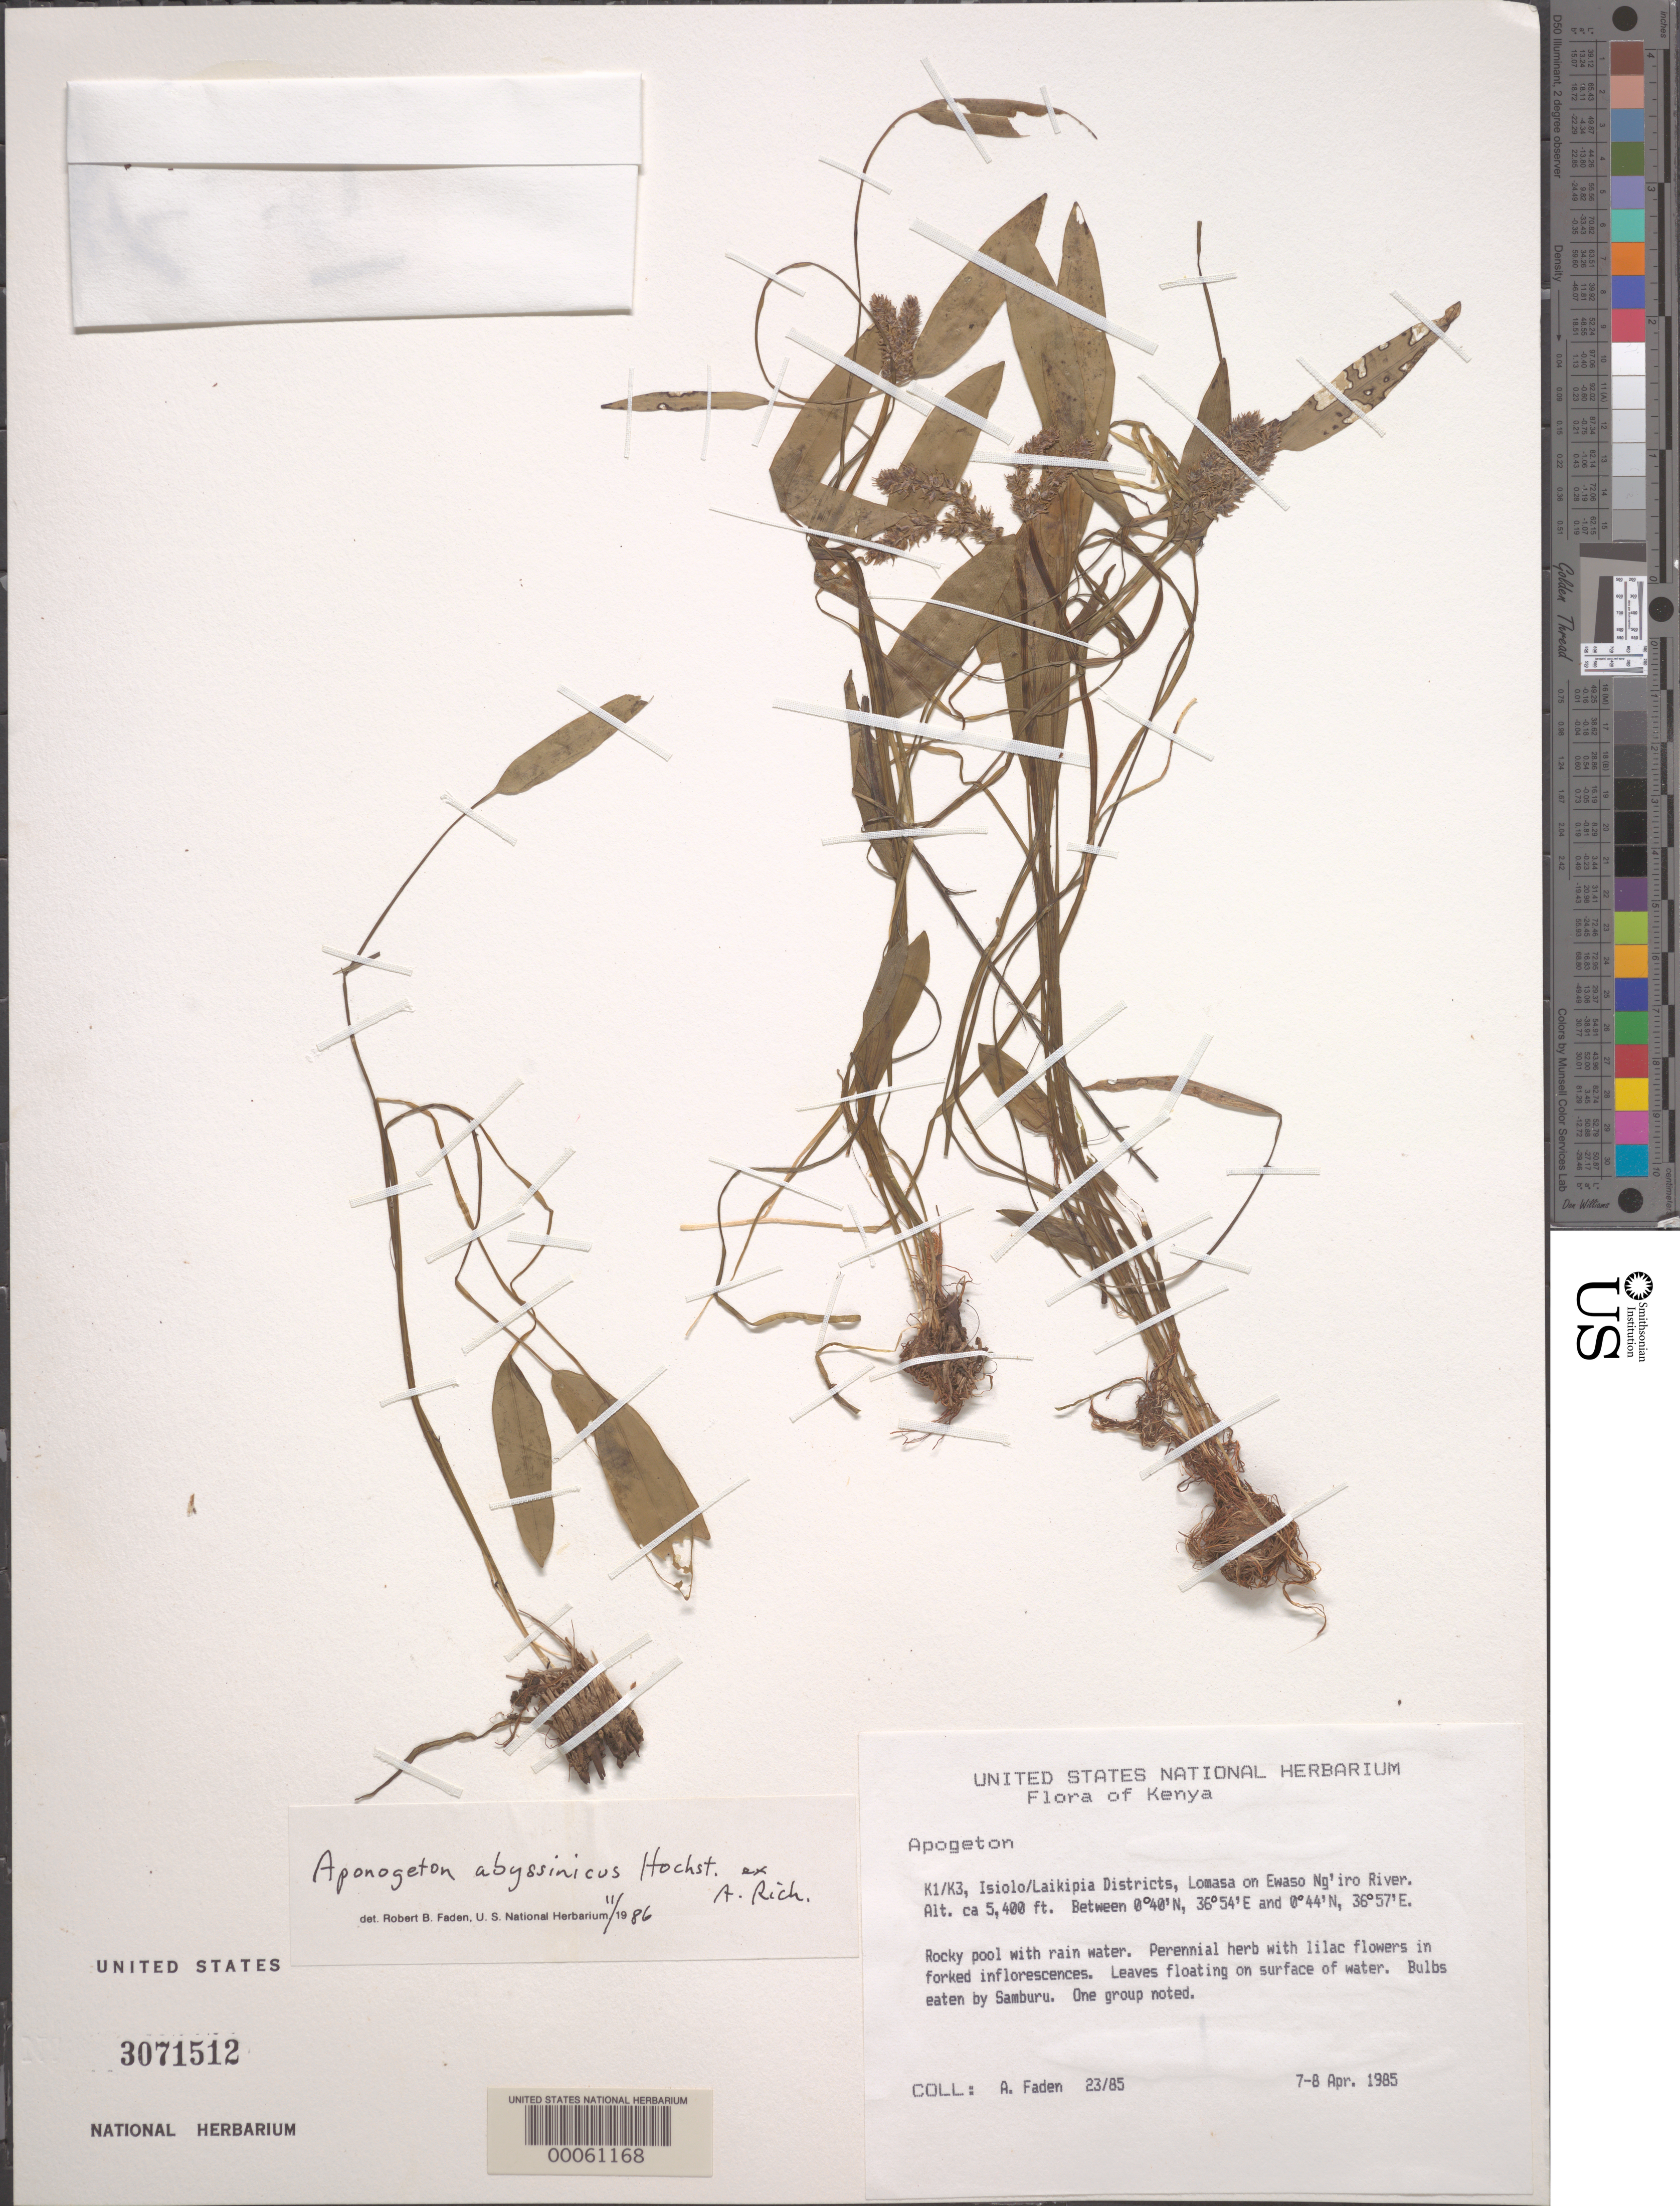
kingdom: Plantae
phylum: Tracheophyta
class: Liliopsida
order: Alismatales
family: Aponogetonaceae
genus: Aponogeton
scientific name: Aponogeton junceus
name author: Lehm.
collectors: A. J. Faden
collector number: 23/85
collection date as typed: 07 Apr 1985 to 08 Apr 1985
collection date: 1985-04-07/1985-04-08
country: Kenya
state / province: Isiolo / Laikipia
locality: K1/k2 isiolo/laikipia district, ewaso ng'iro river.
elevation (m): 1646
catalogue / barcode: US 3071512